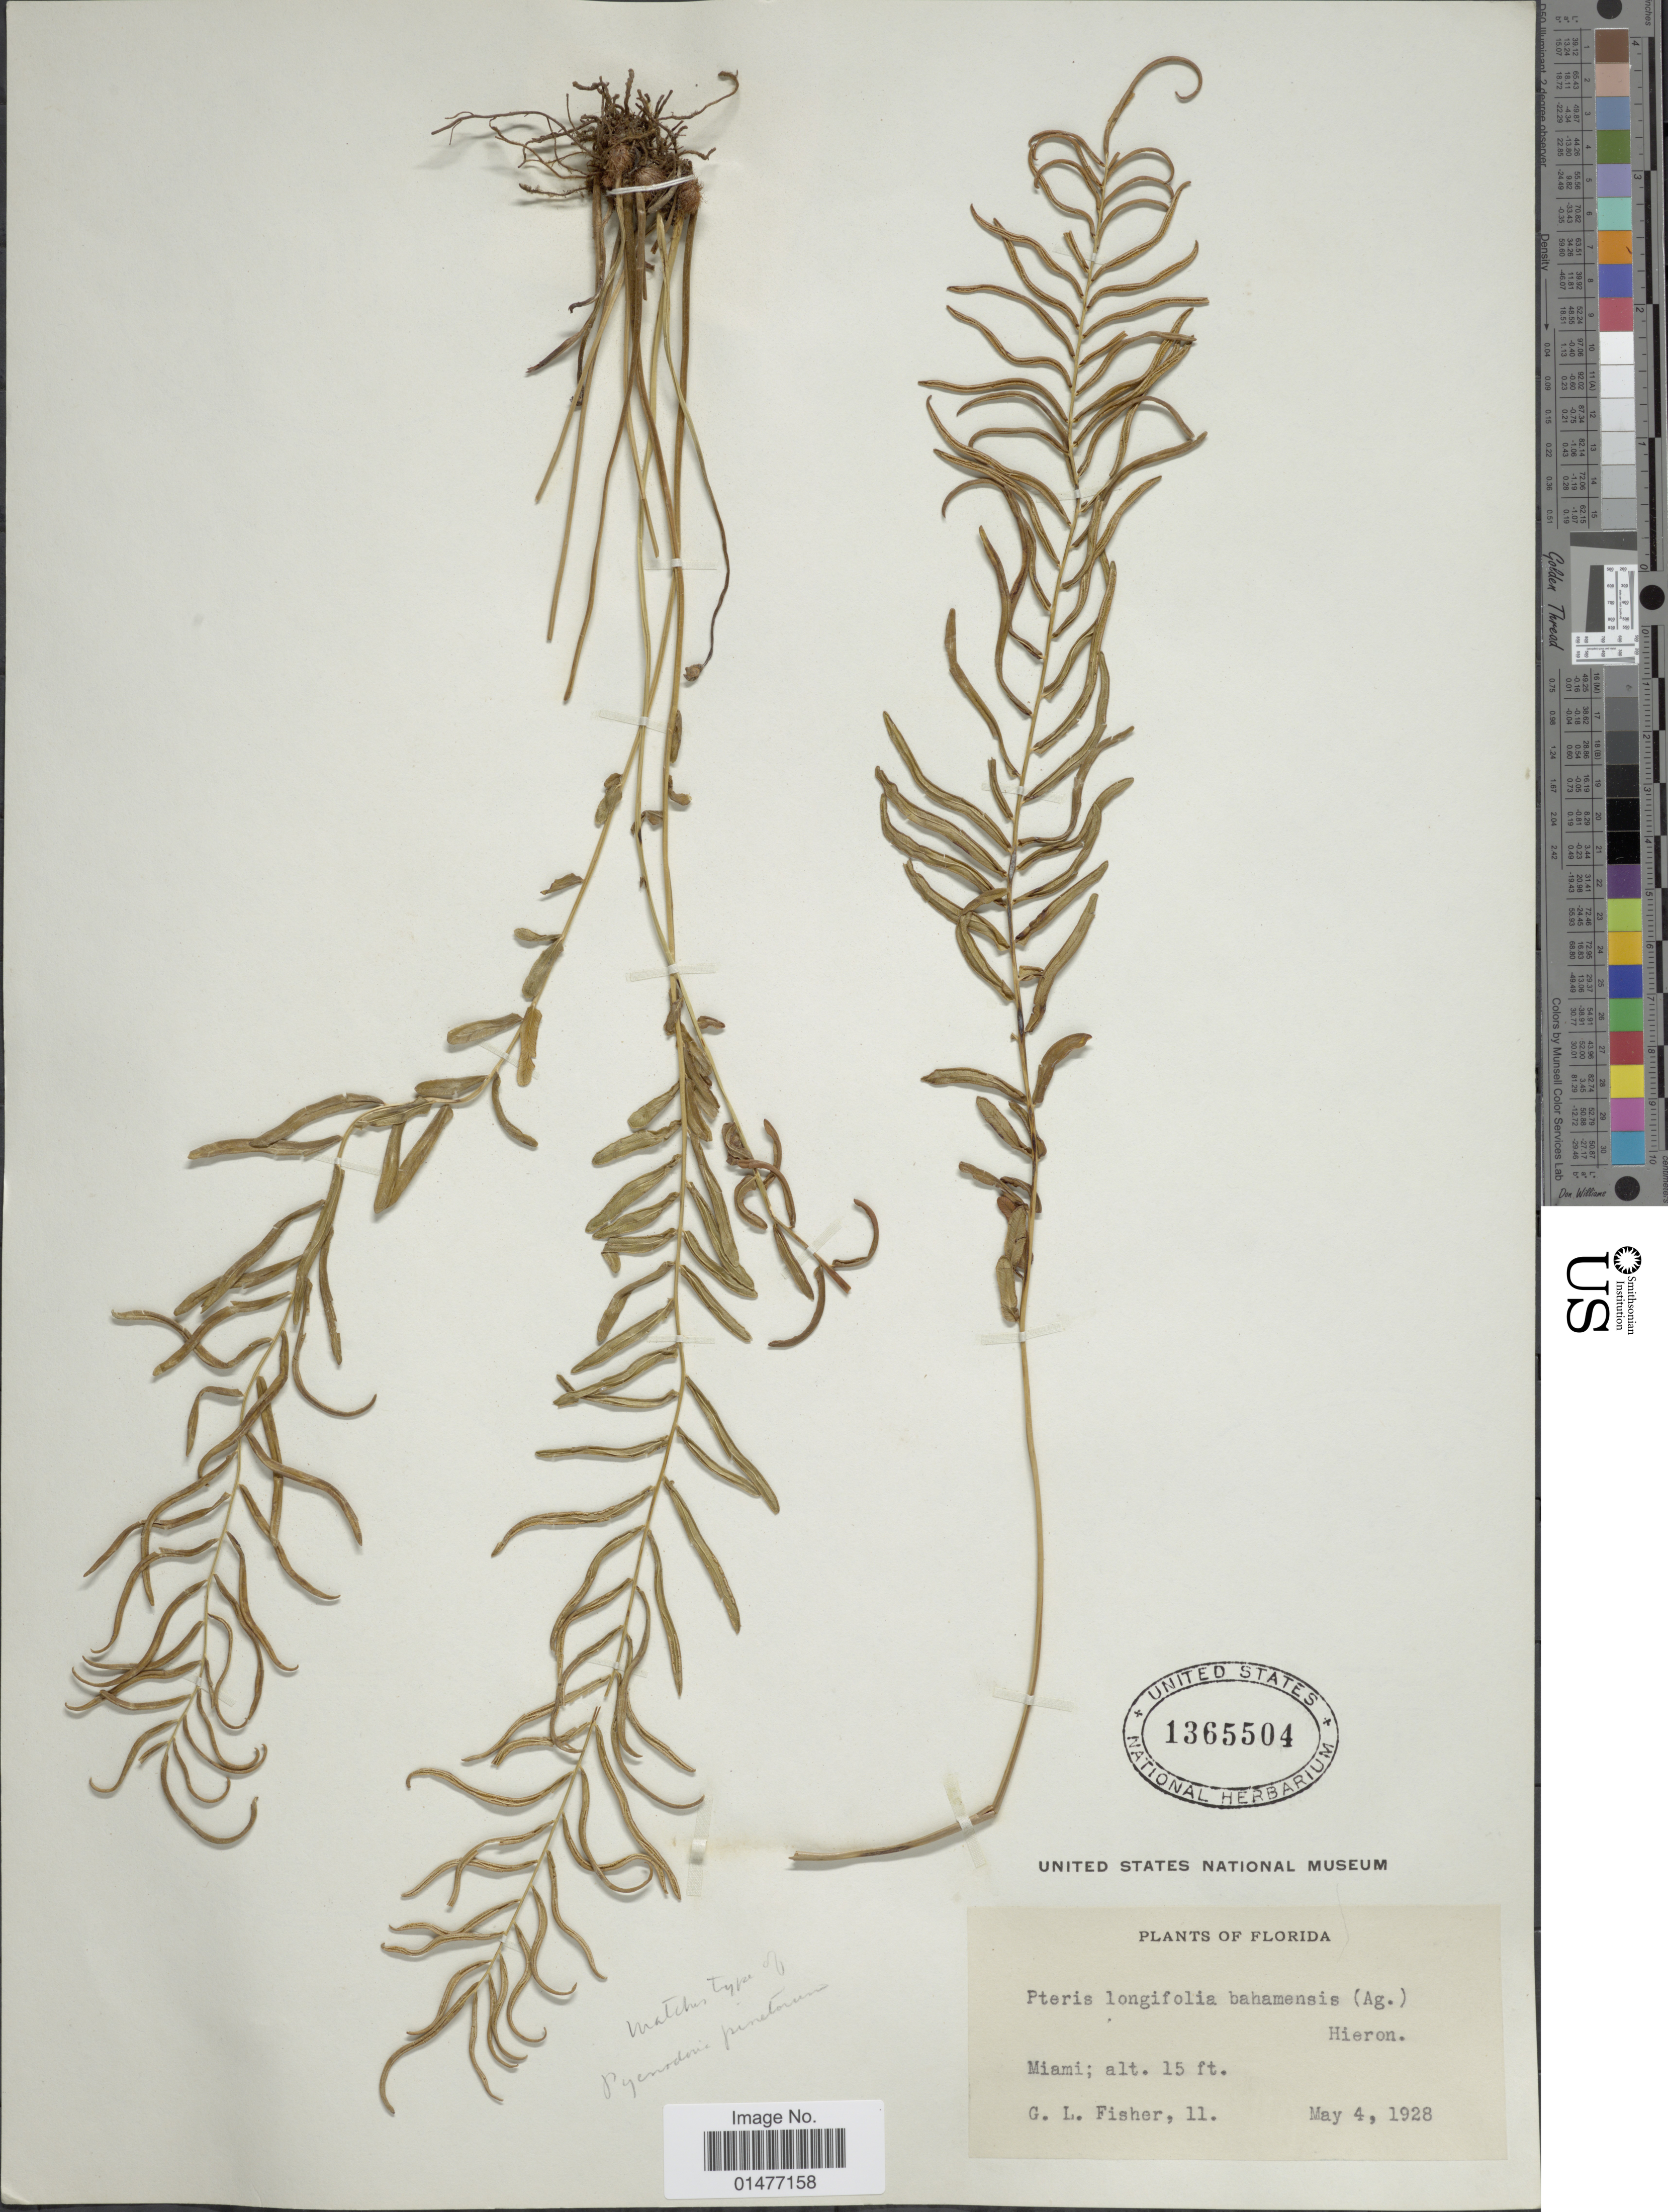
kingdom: Plantae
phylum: Tracheophyta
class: Polypodiopsida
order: Polypodiales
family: Pteridaceae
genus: Pteris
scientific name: Pteris bahamenis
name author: (J. Agardh) Fée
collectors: G. L. Fisher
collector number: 11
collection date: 1928-05-04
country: United States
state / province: Florida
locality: Florida, Miami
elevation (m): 5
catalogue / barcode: US 1365504